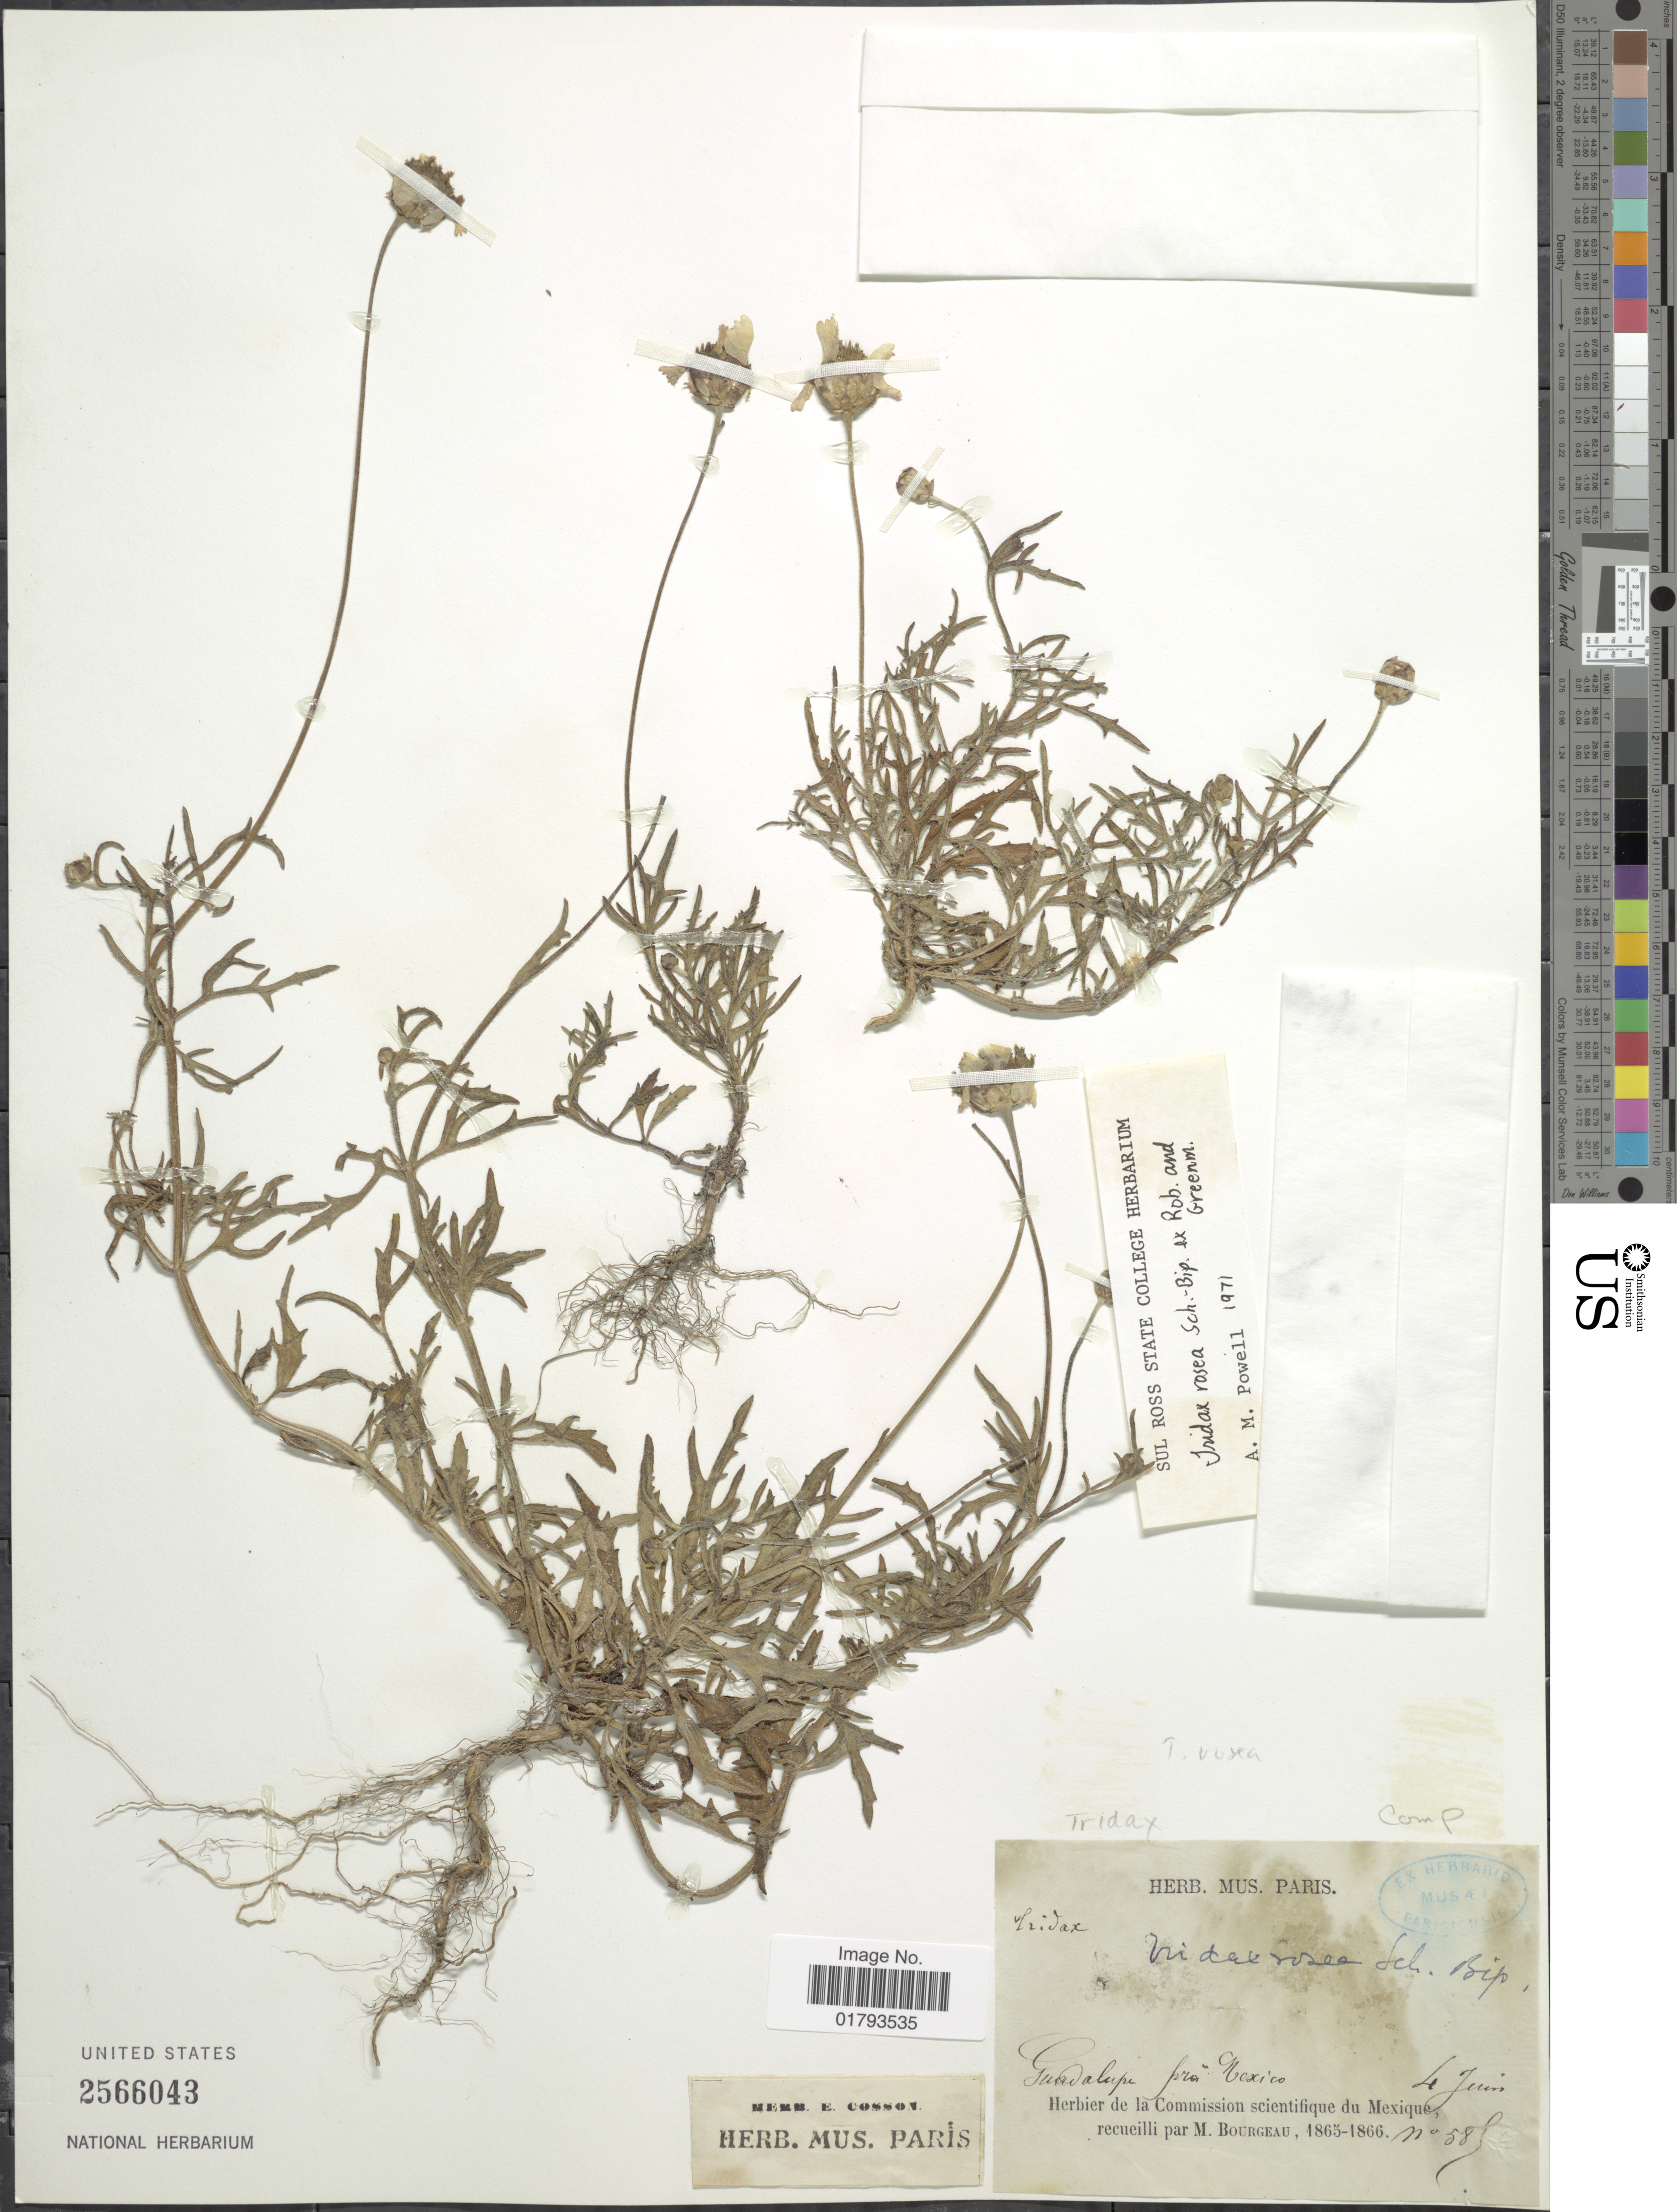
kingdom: Plantae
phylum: Tracheophyta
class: Magnoliopsida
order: Asterales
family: Asteraceae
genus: Tridax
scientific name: Tridax rosea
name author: Sch. Bip. ex B.L. Rob. & Greenm.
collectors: M. Bourgeau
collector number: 585*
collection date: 1865-06-04/1866-06-04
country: Mexico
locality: Guadalupe près Mexico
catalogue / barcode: US 2566043